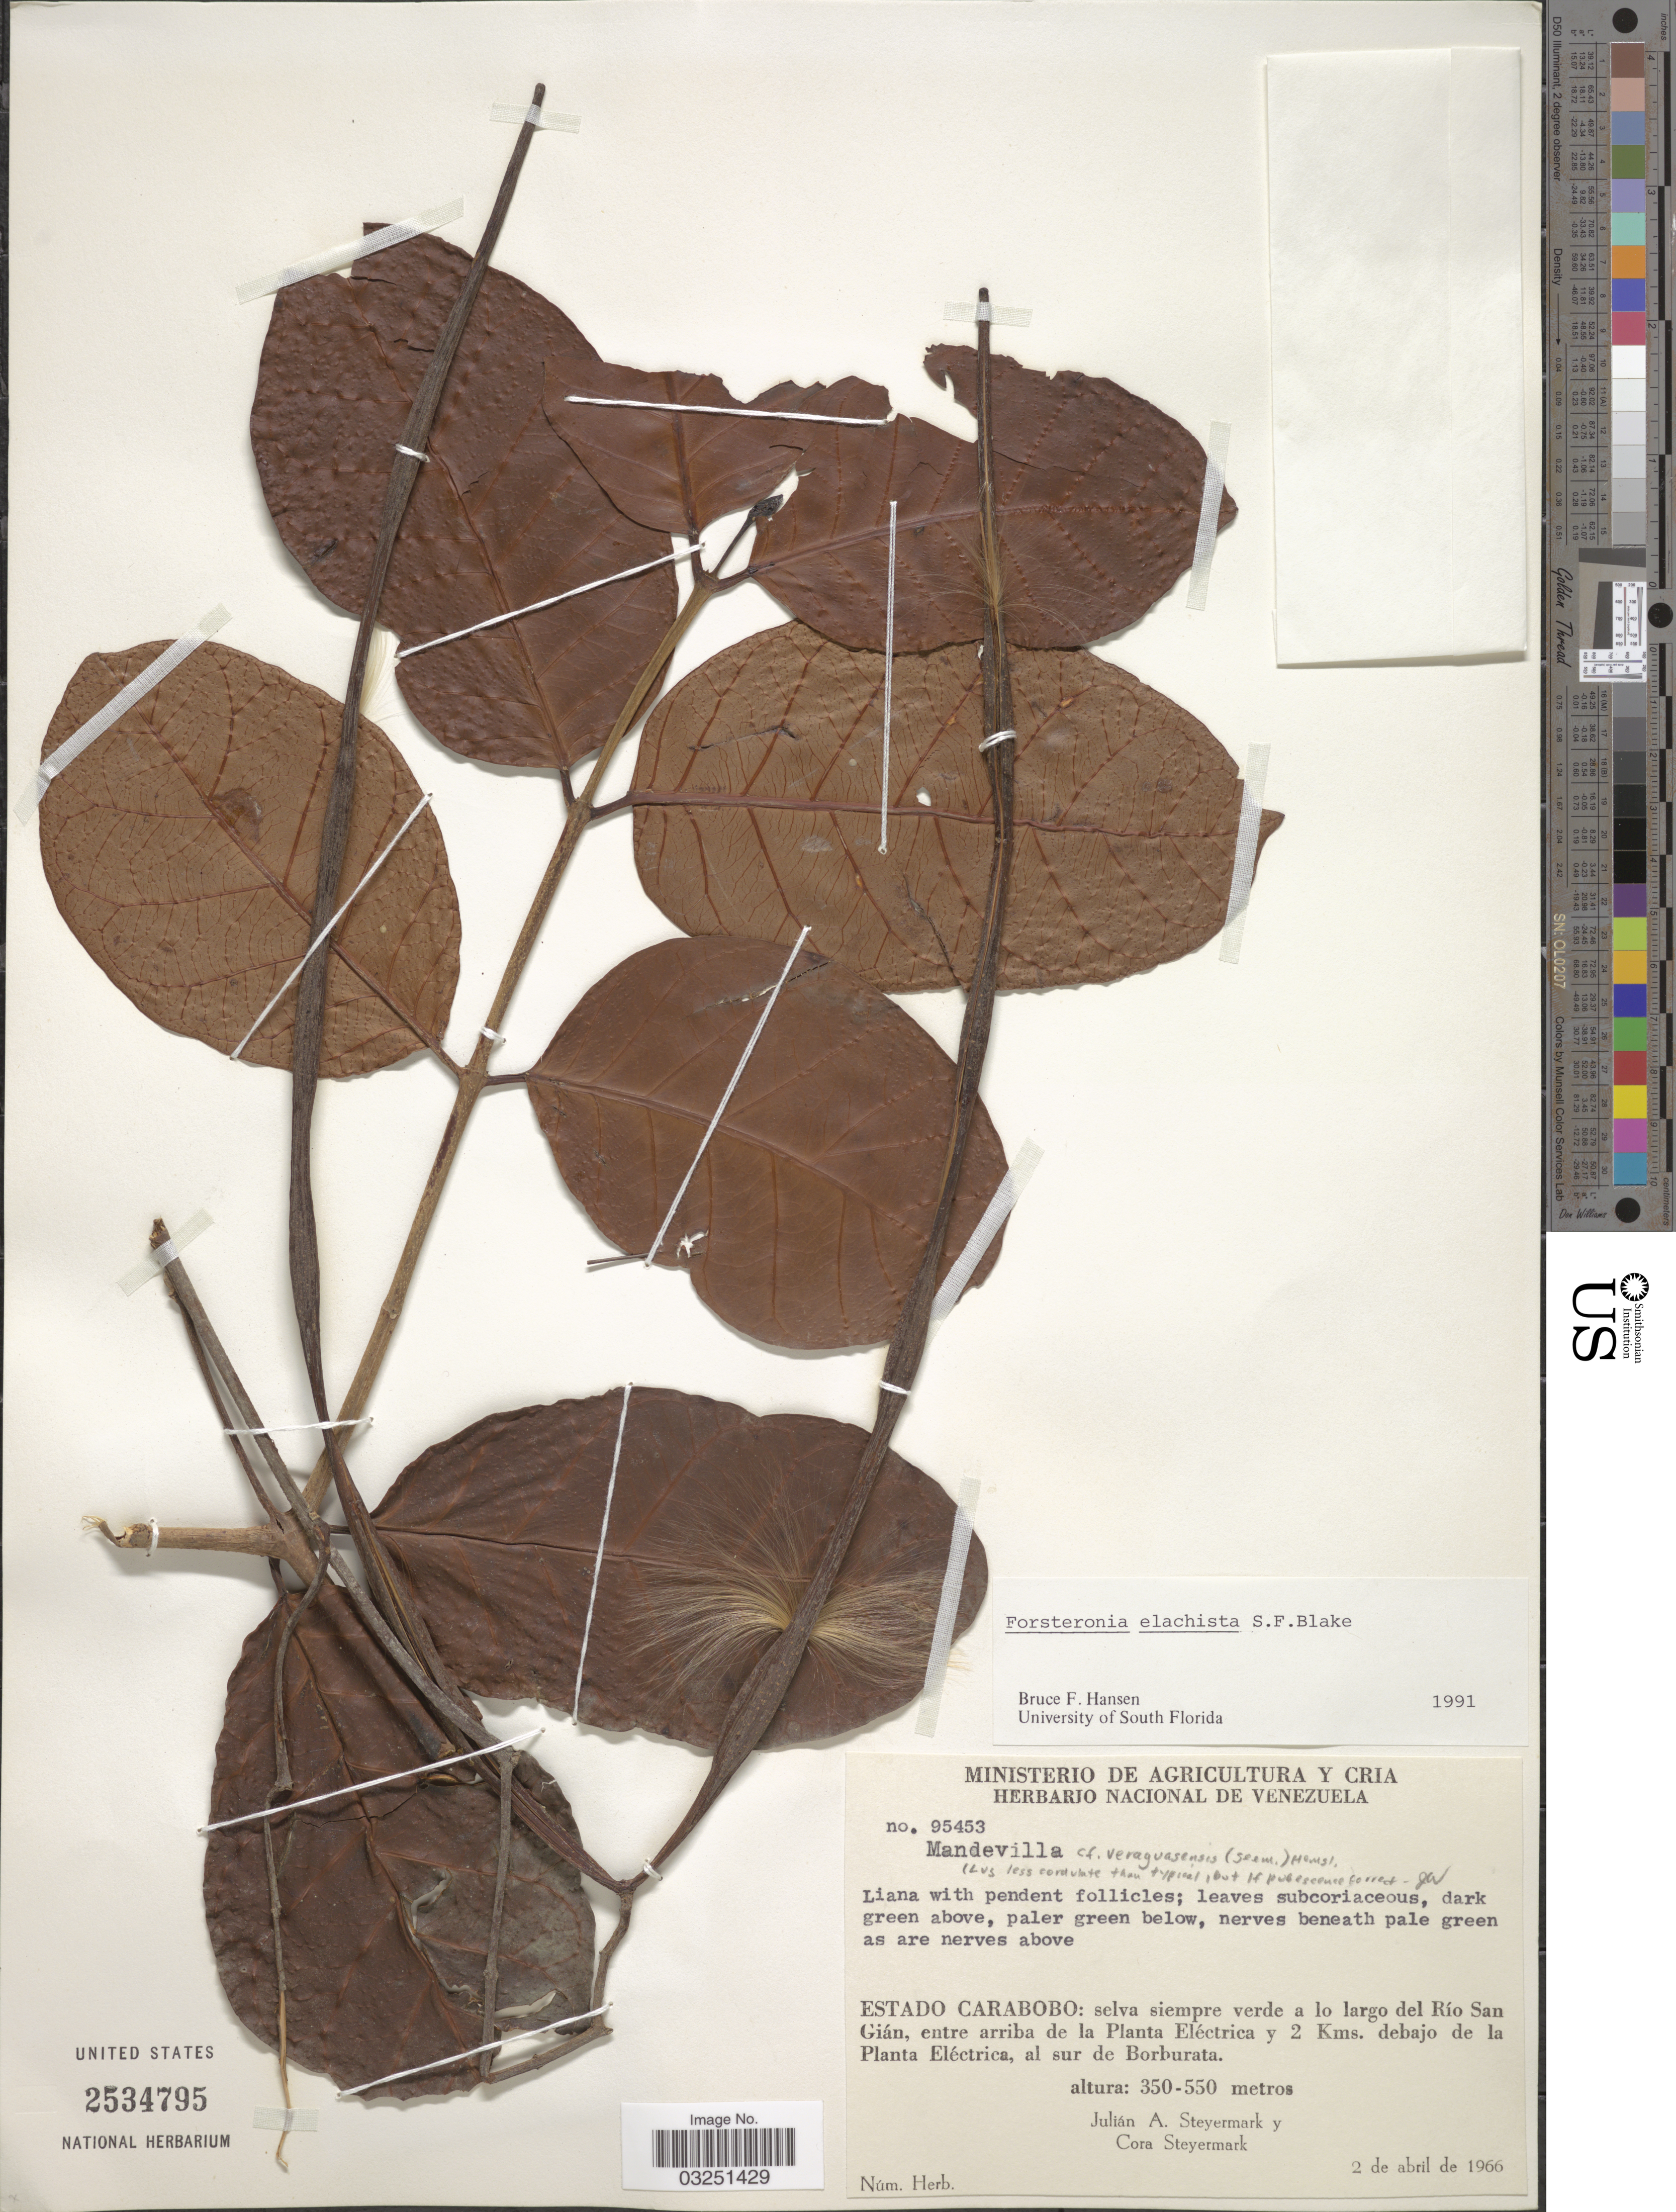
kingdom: Plantae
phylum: Tracheophyta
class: Magnoliopsida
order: Gentianales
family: Apocynaceae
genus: Forsteronia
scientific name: Forsteronia elachista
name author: S.F. Blake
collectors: J. Steyermark & C. Steyermark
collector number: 95453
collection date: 1966-04-02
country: Venezuela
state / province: Carabobo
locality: Estado Carabobo: selva siempre verde a lo largo del Río San Gián, entre arriba de la Planta Eléctrica y 2 Kms. debajo de la Planta Eléctrica, al sur de Borburata.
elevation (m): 350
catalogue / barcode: US 2534795